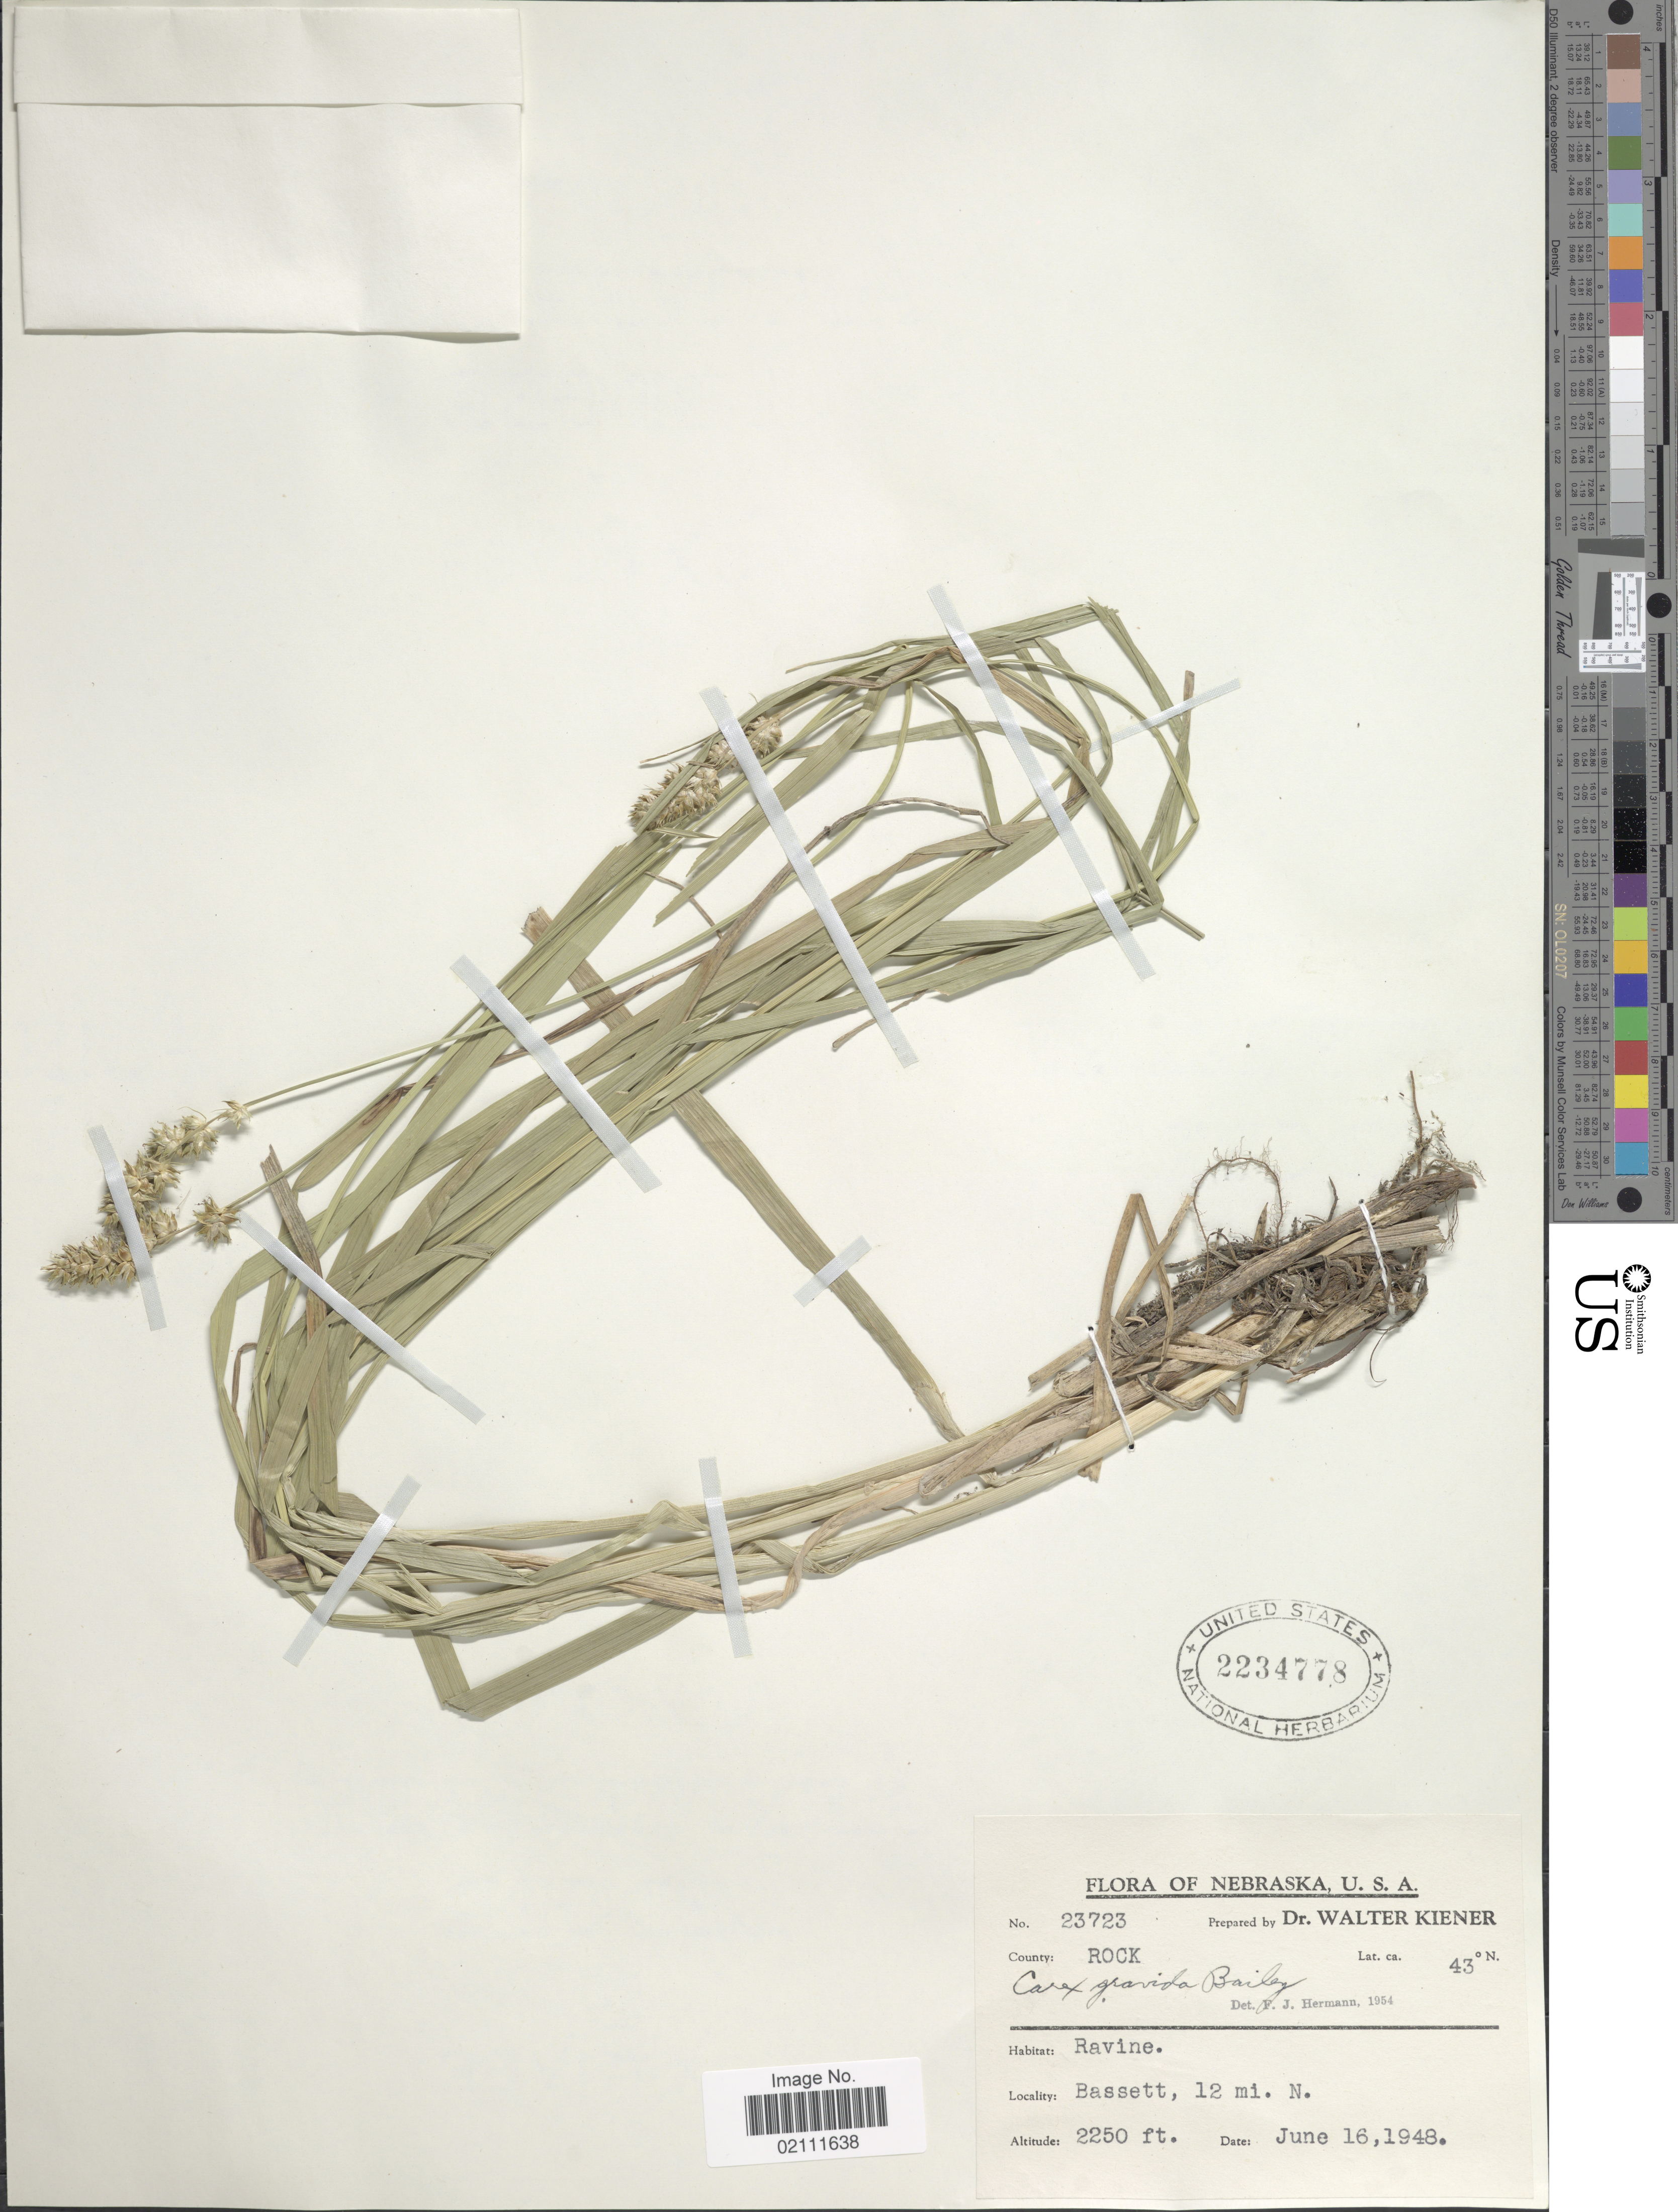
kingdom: Plantae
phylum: Tracheophyta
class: Liliopsida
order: Poales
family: Cyperaceae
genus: Carex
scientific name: Carex gravida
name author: L.H. Bailey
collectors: W. Kiener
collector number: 23723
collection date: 1948-06-16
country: United States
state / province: Nebraska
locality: County: Rock, Ravine, Bassett, 12 mi. N.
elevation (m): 686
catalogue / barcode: US 2234778